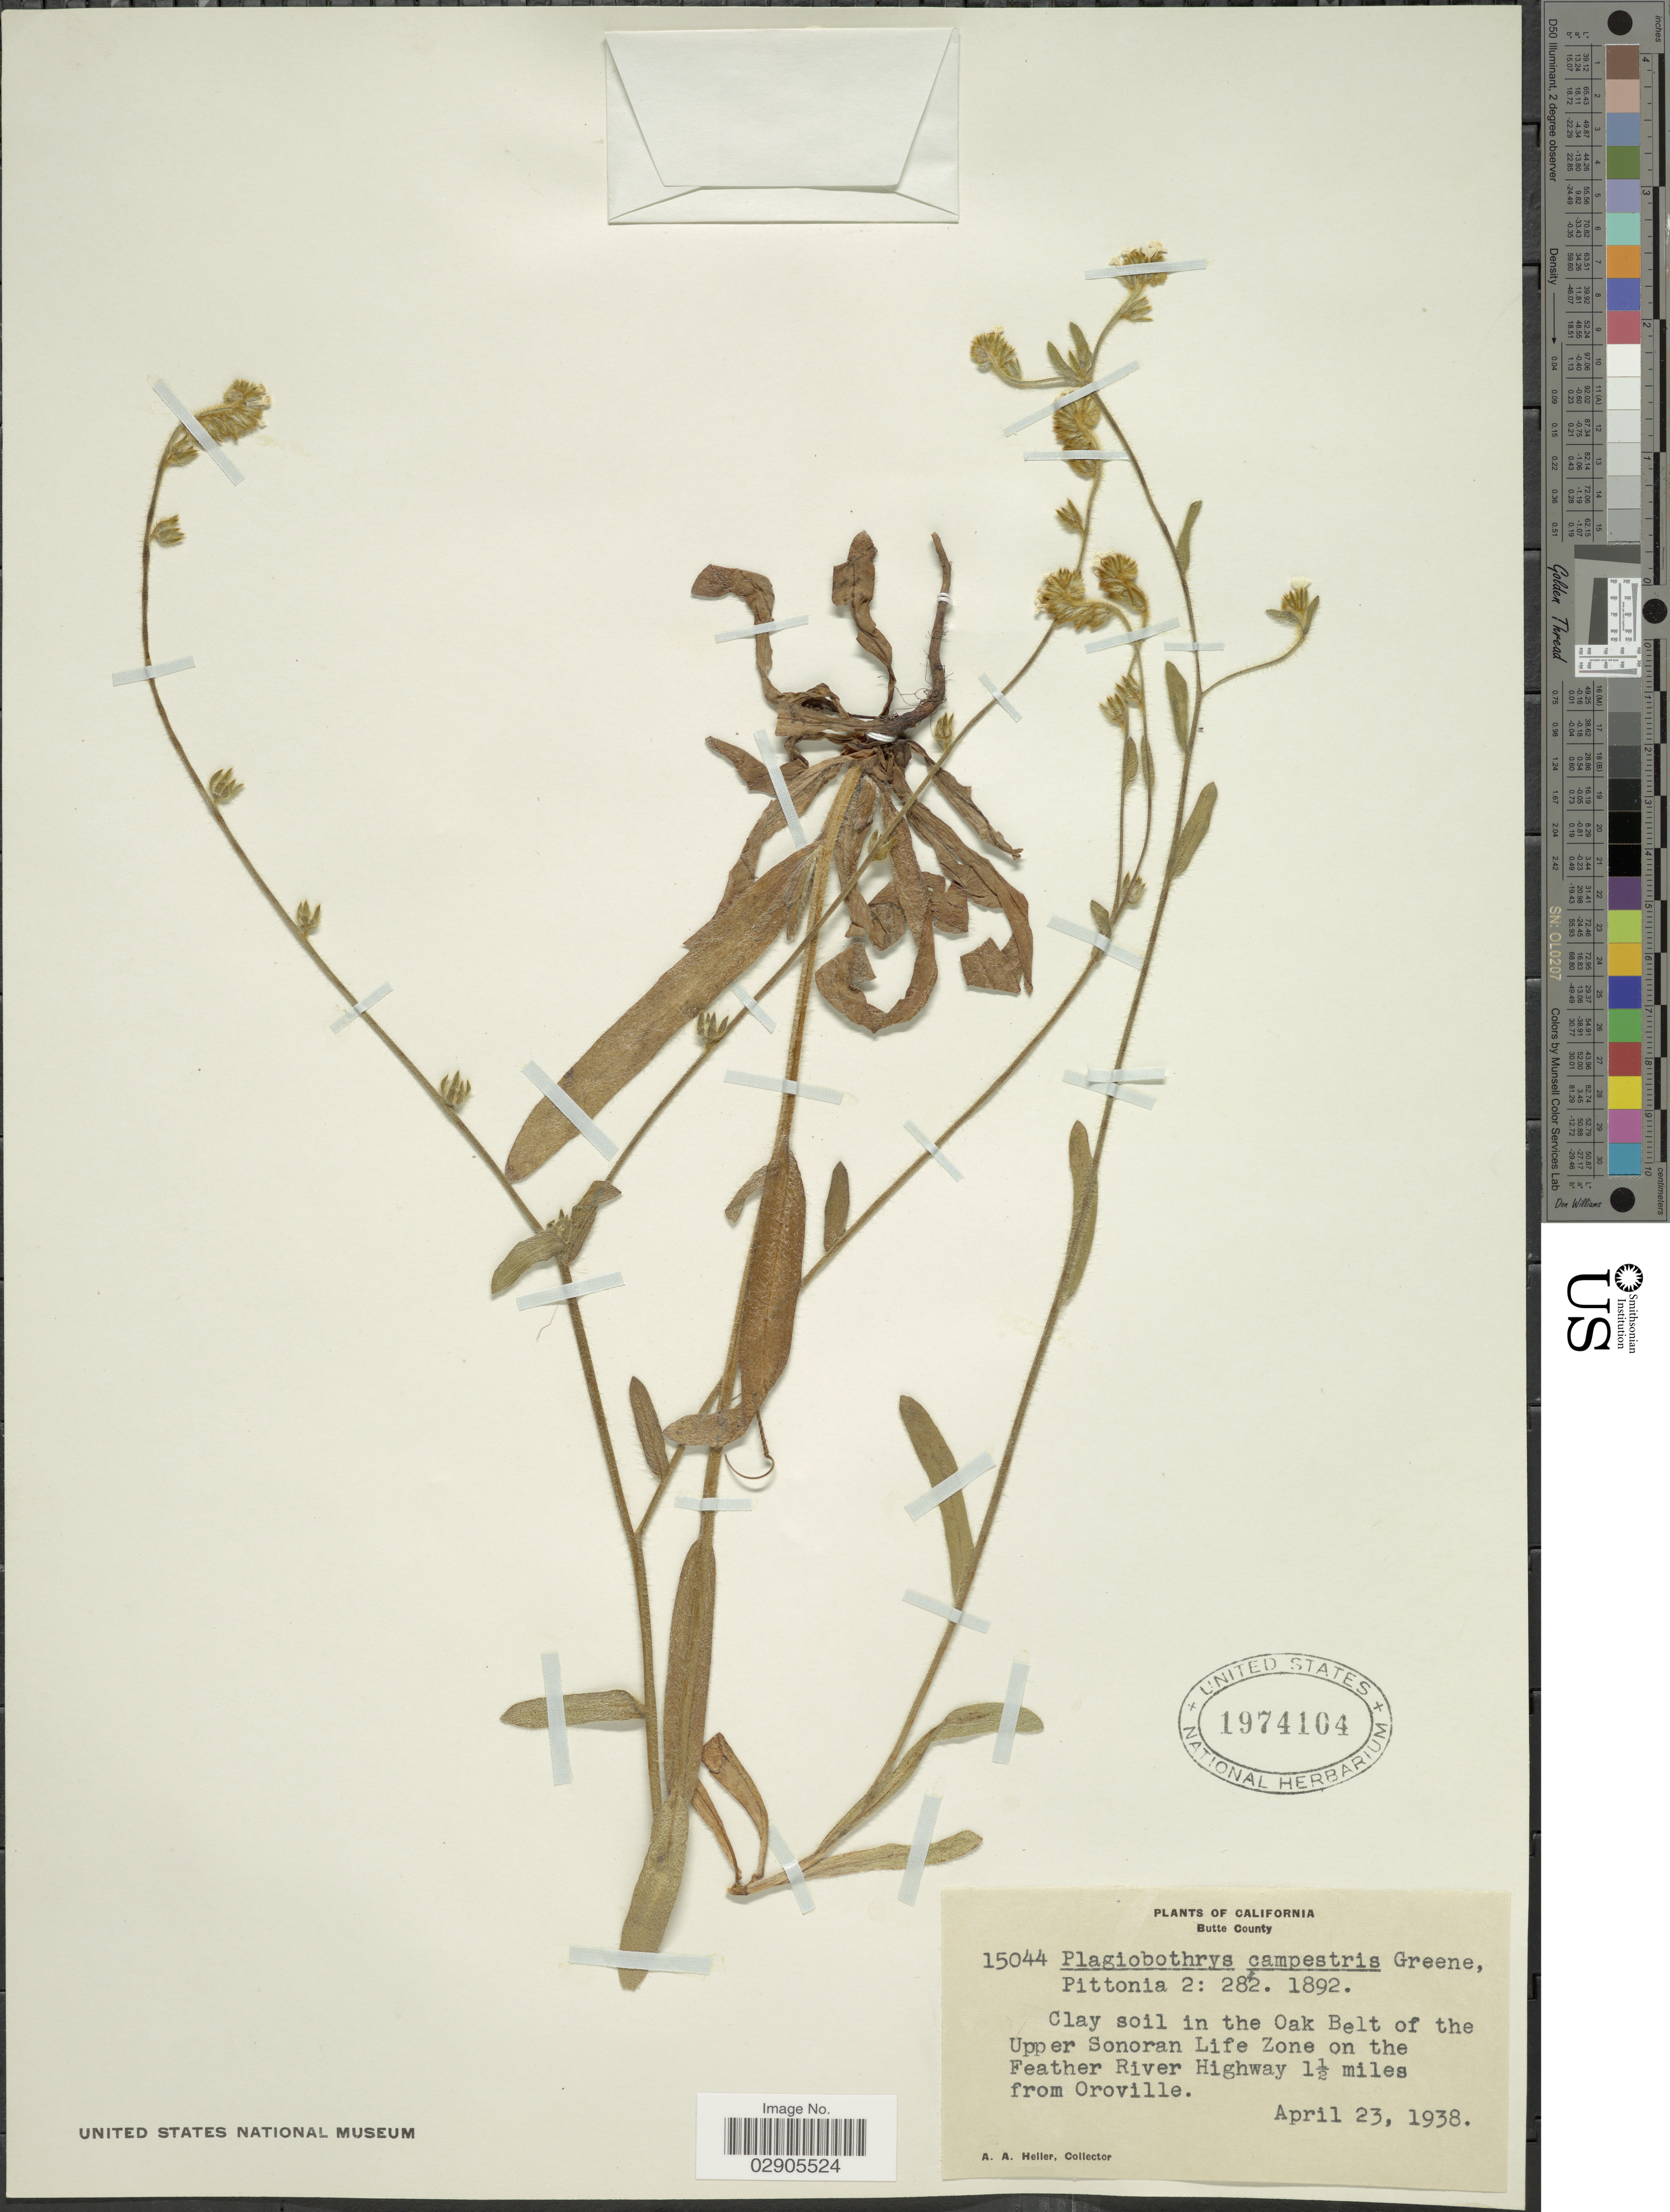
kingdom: Plantae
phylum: Tracheophyta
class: Magnoliopsida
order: Boraginales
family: Boraginaceae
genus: Plagiobothrys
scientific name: Plagiobothrys campestris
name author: Greene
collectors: A. A. Heller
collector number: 15044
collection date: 1938-04-23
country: United States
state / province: California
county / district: Butte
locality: Butte County. Clay soil in the Oak Belt of the Upper Sonoran Life Zone in the Feather River Highway 1½ miles from Oroville.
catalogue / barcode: US 1974104